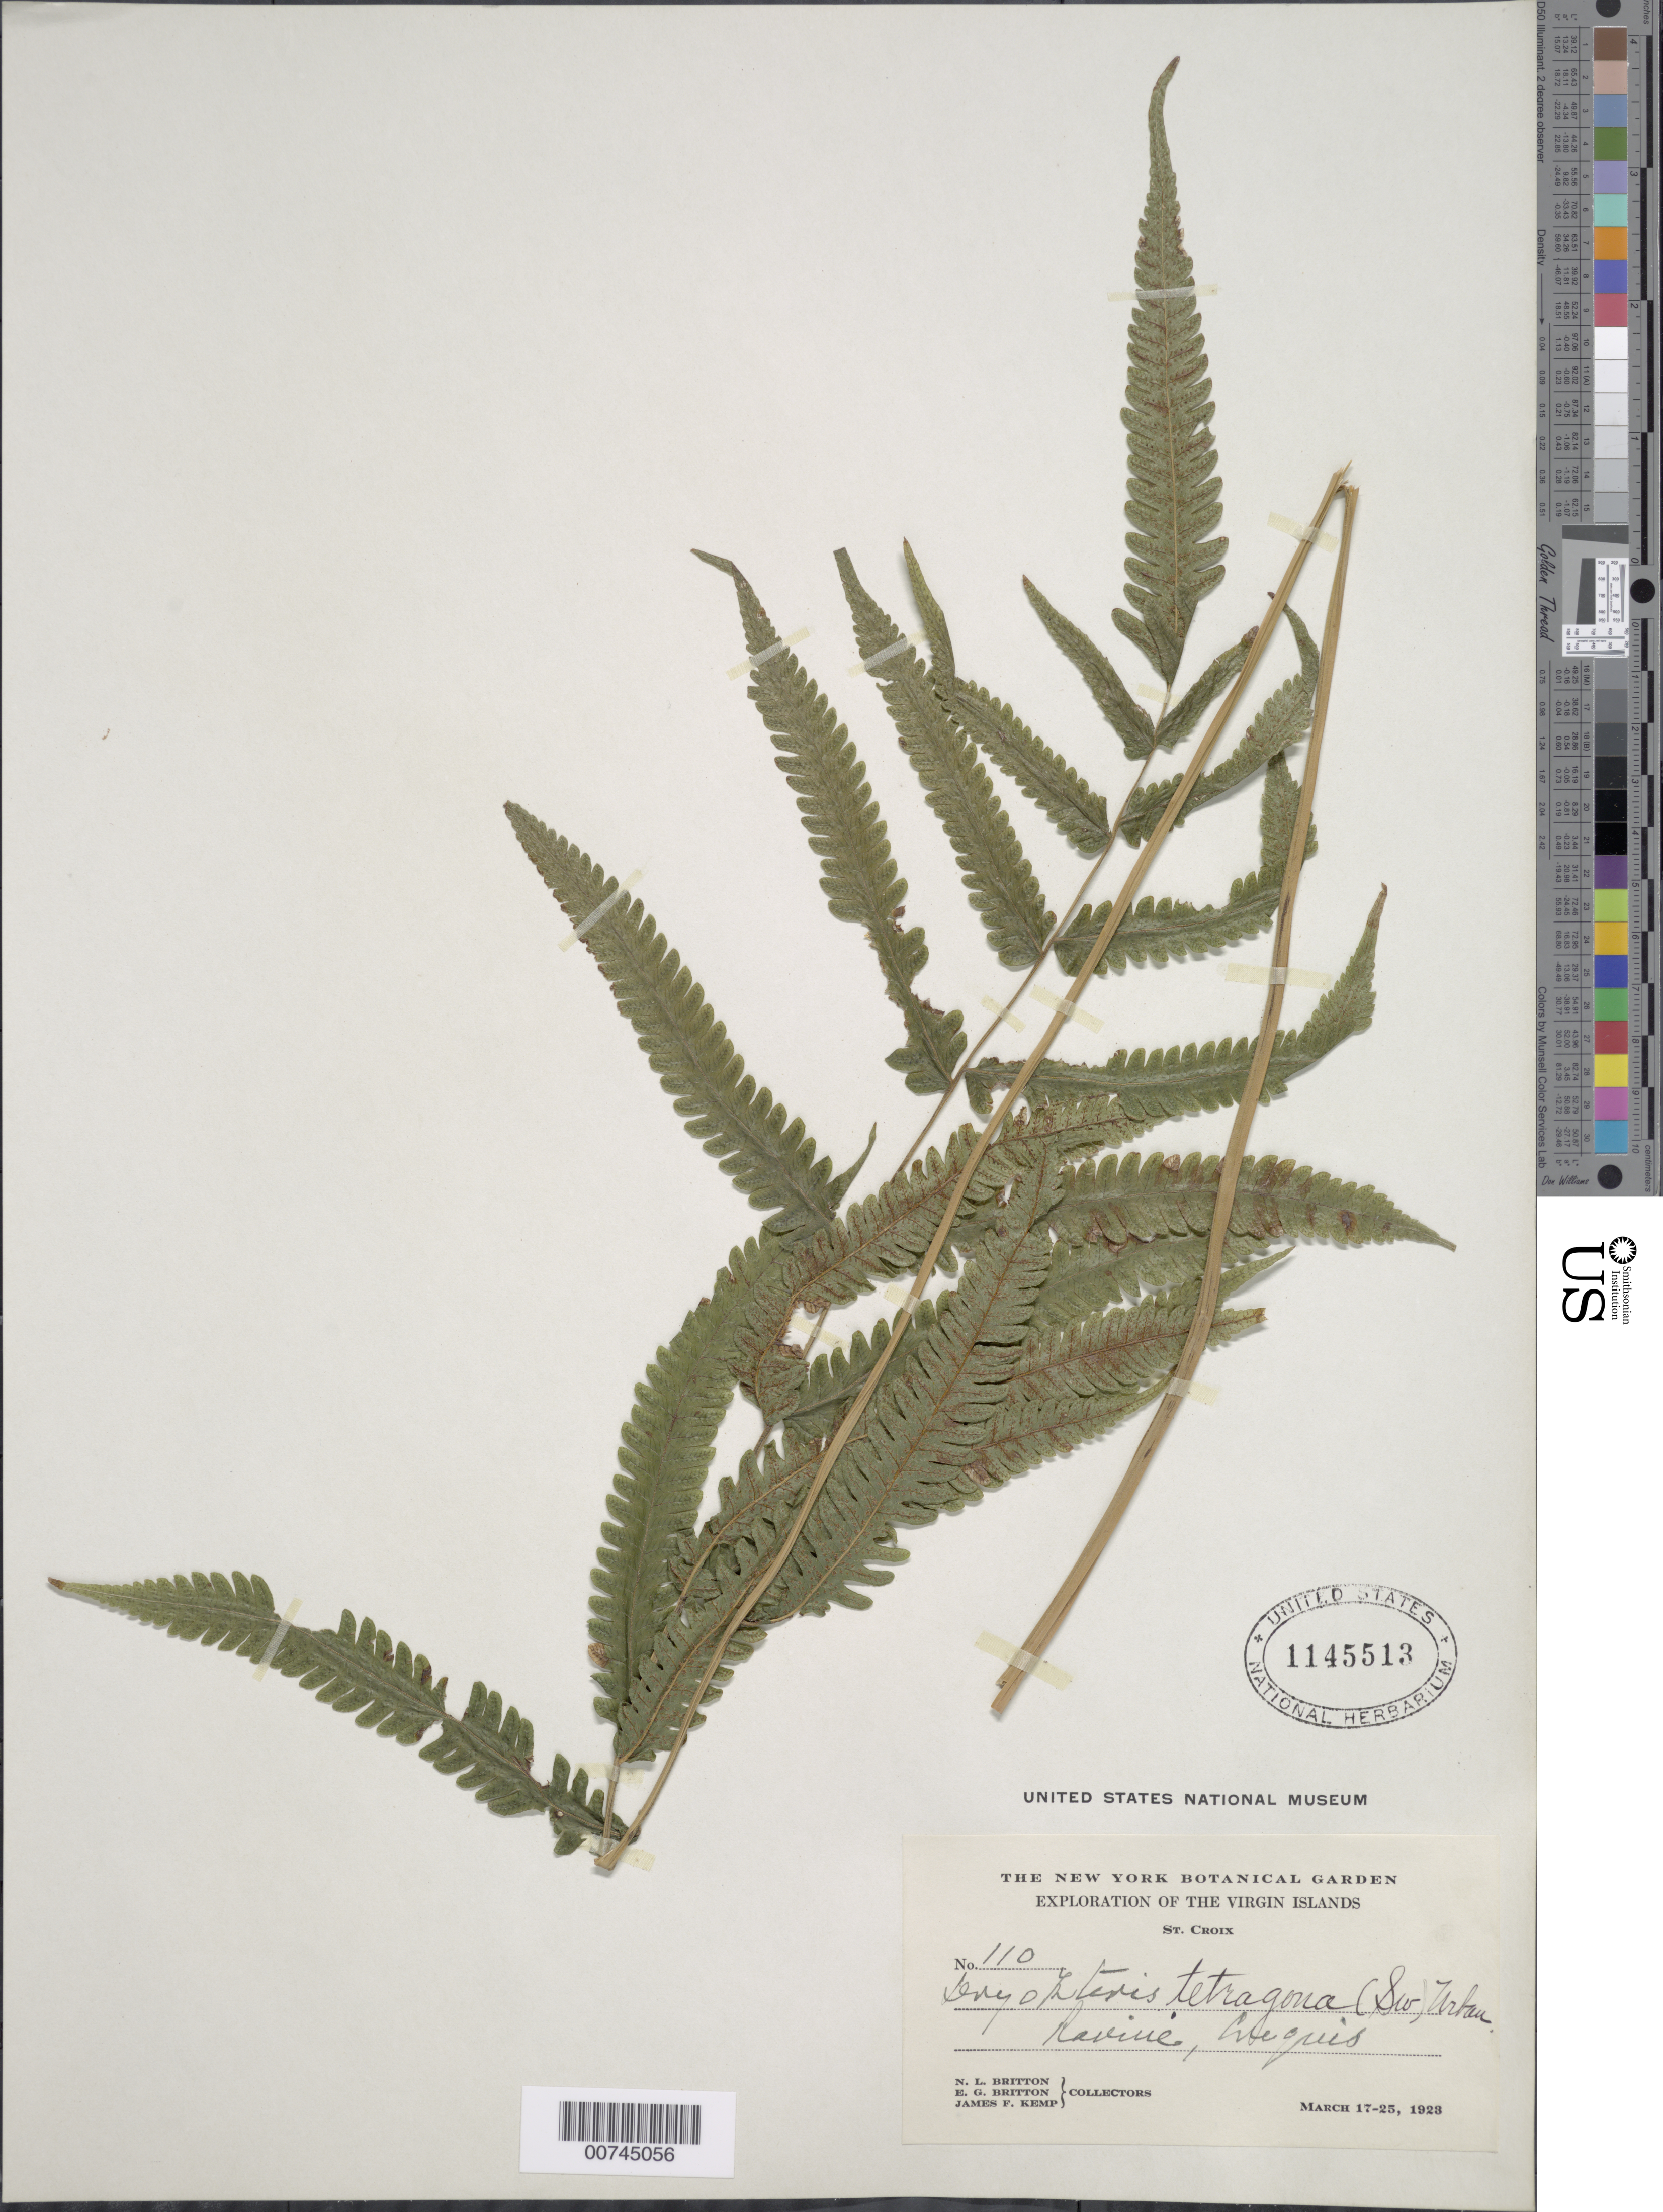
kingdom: Plantae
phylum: Tracheophyta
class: Polypodiopsida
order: Polypodiales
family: Thelypteridaceae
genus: Goniopteris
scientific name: Goniopteris tetragona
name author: (C. Presl) Sw.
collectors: N. Britton, E. G. Britton & J. F. Kemp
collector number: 110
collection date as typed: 17 Mar 1923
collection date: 1923-03-17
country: U.S. Virgin Islands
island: St. Croix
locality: Arequis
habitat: Ravine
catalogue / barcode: US 1145513